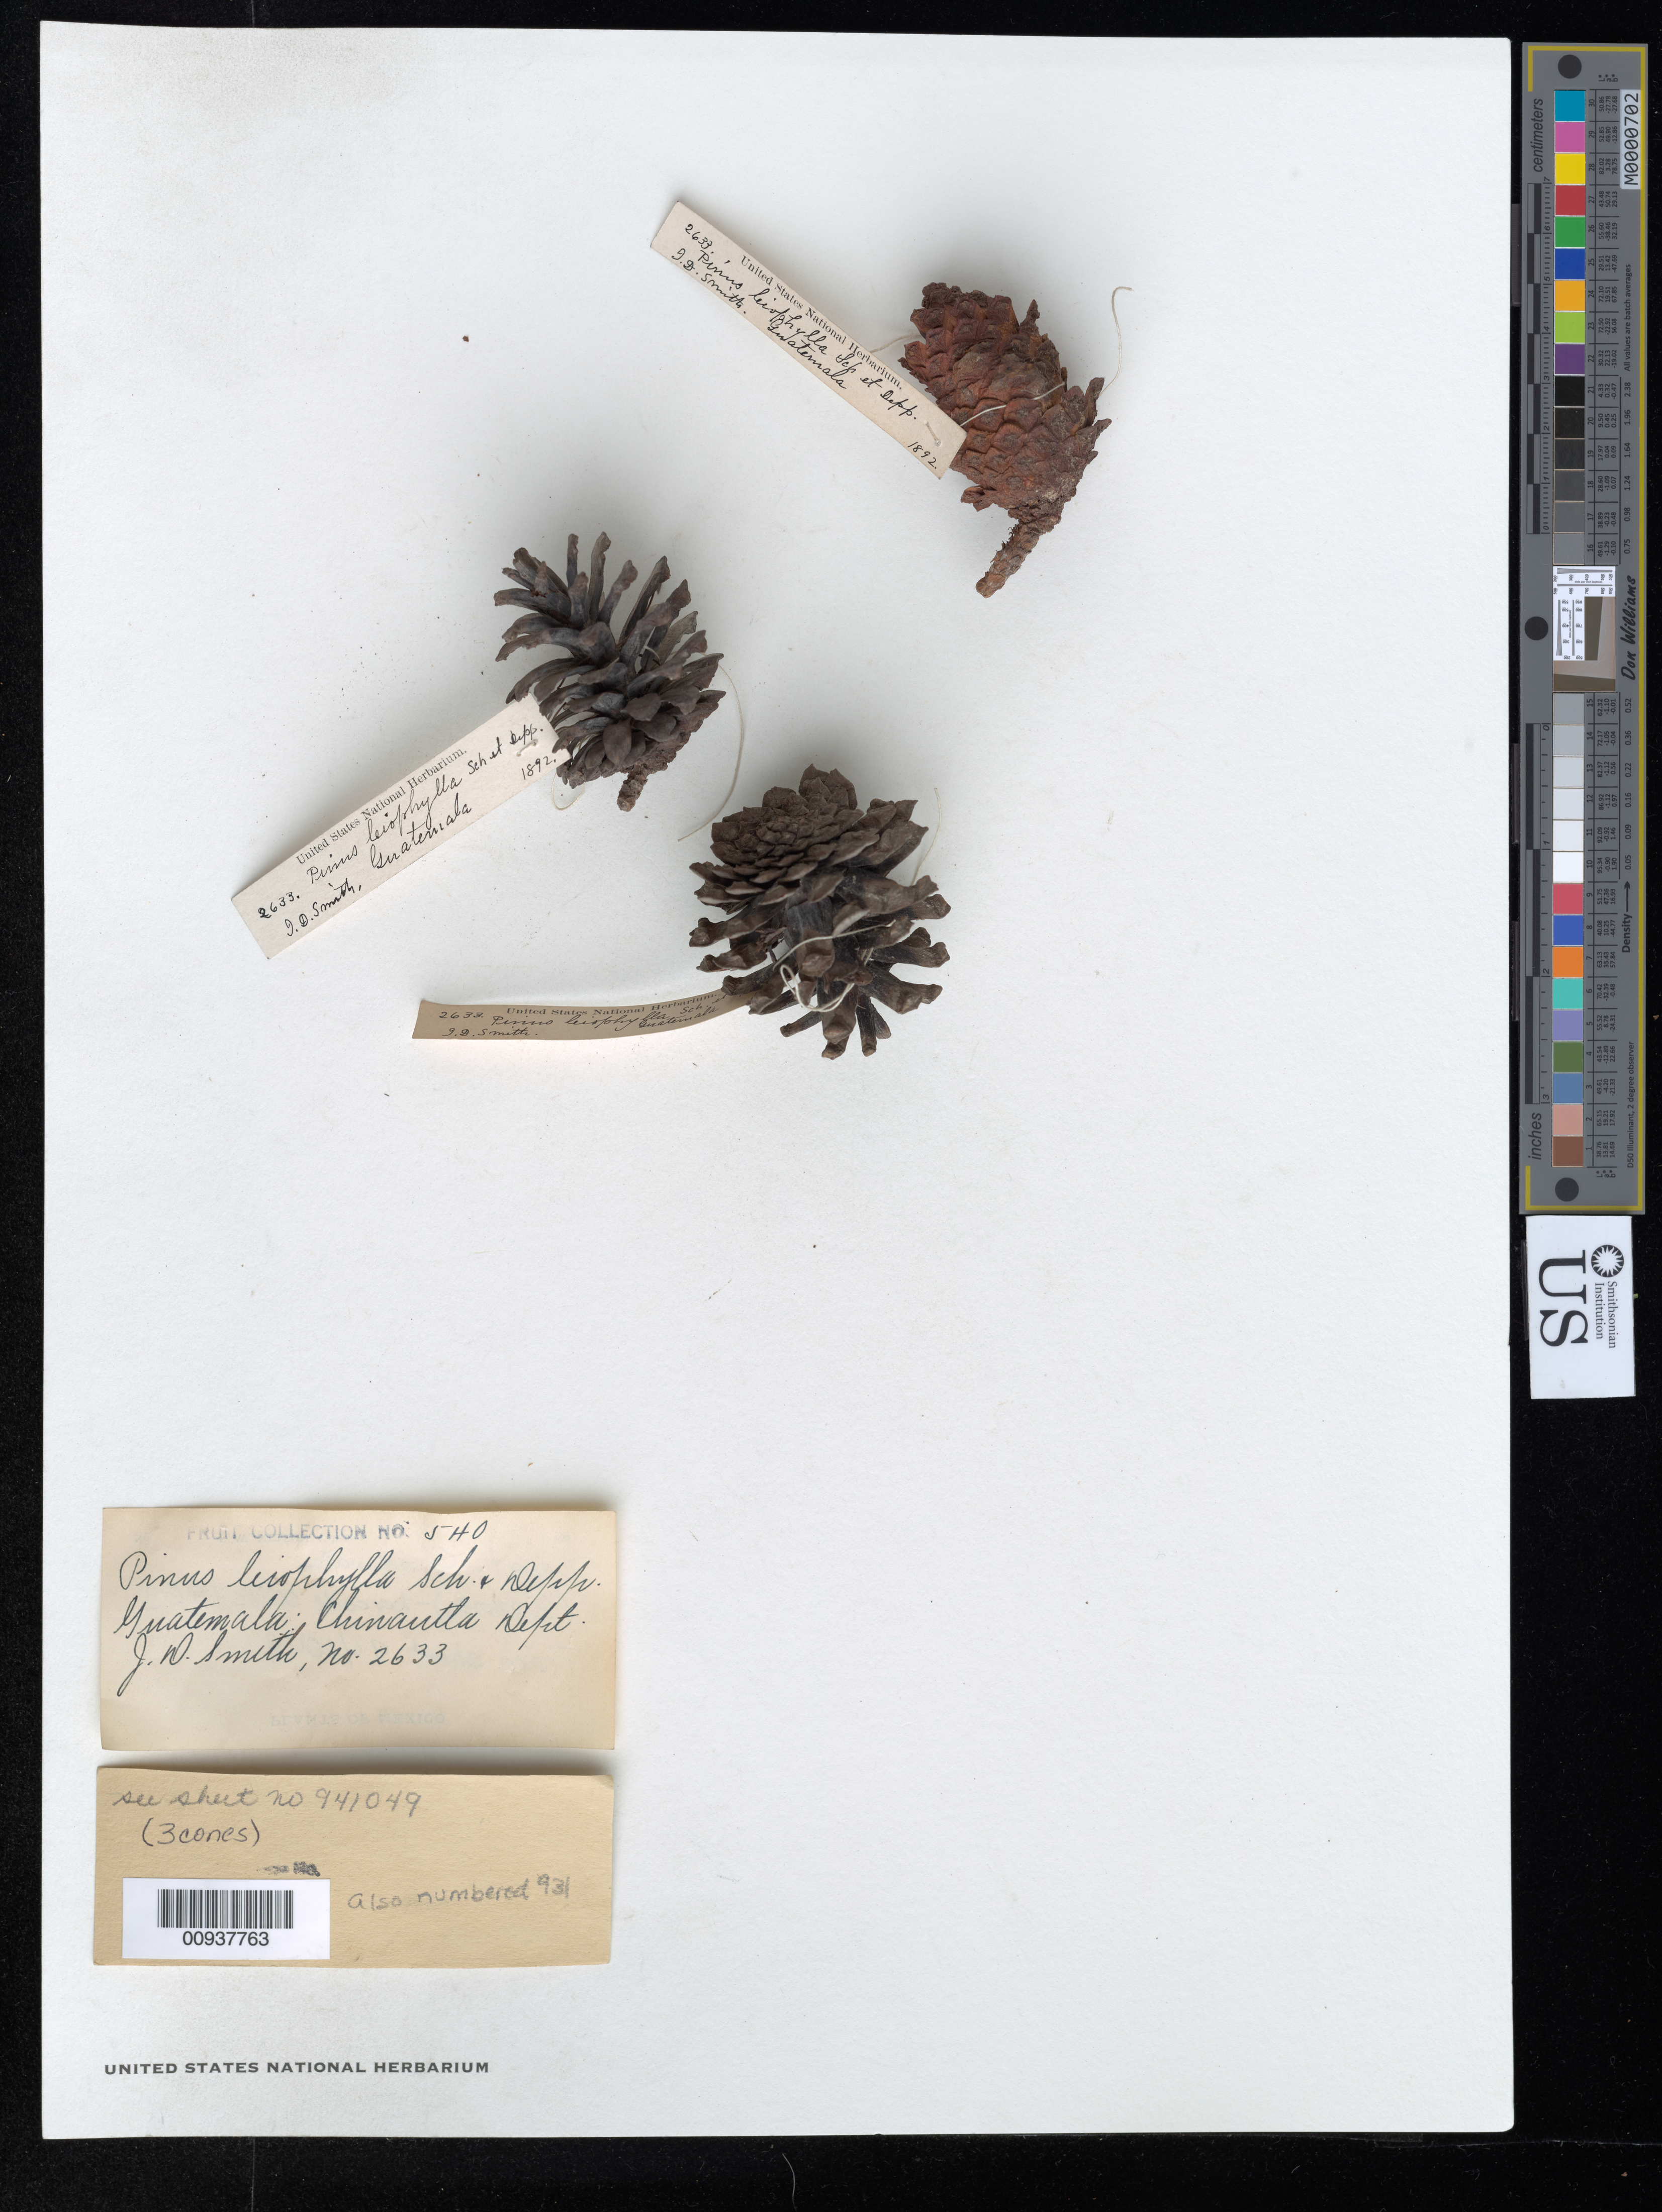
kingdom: Plantae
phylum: Tracheophyta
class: Pinopsida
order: Pinales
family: Pinaceae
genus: Pinus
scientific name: Pinus leiophylla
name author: Schiede ex Schltdl. & Cham.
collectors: J. Donnell Smith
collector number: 2633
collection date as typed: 1892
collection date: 1892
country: Guatemala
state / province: Guatemala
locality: Chinautla.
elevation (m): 1219